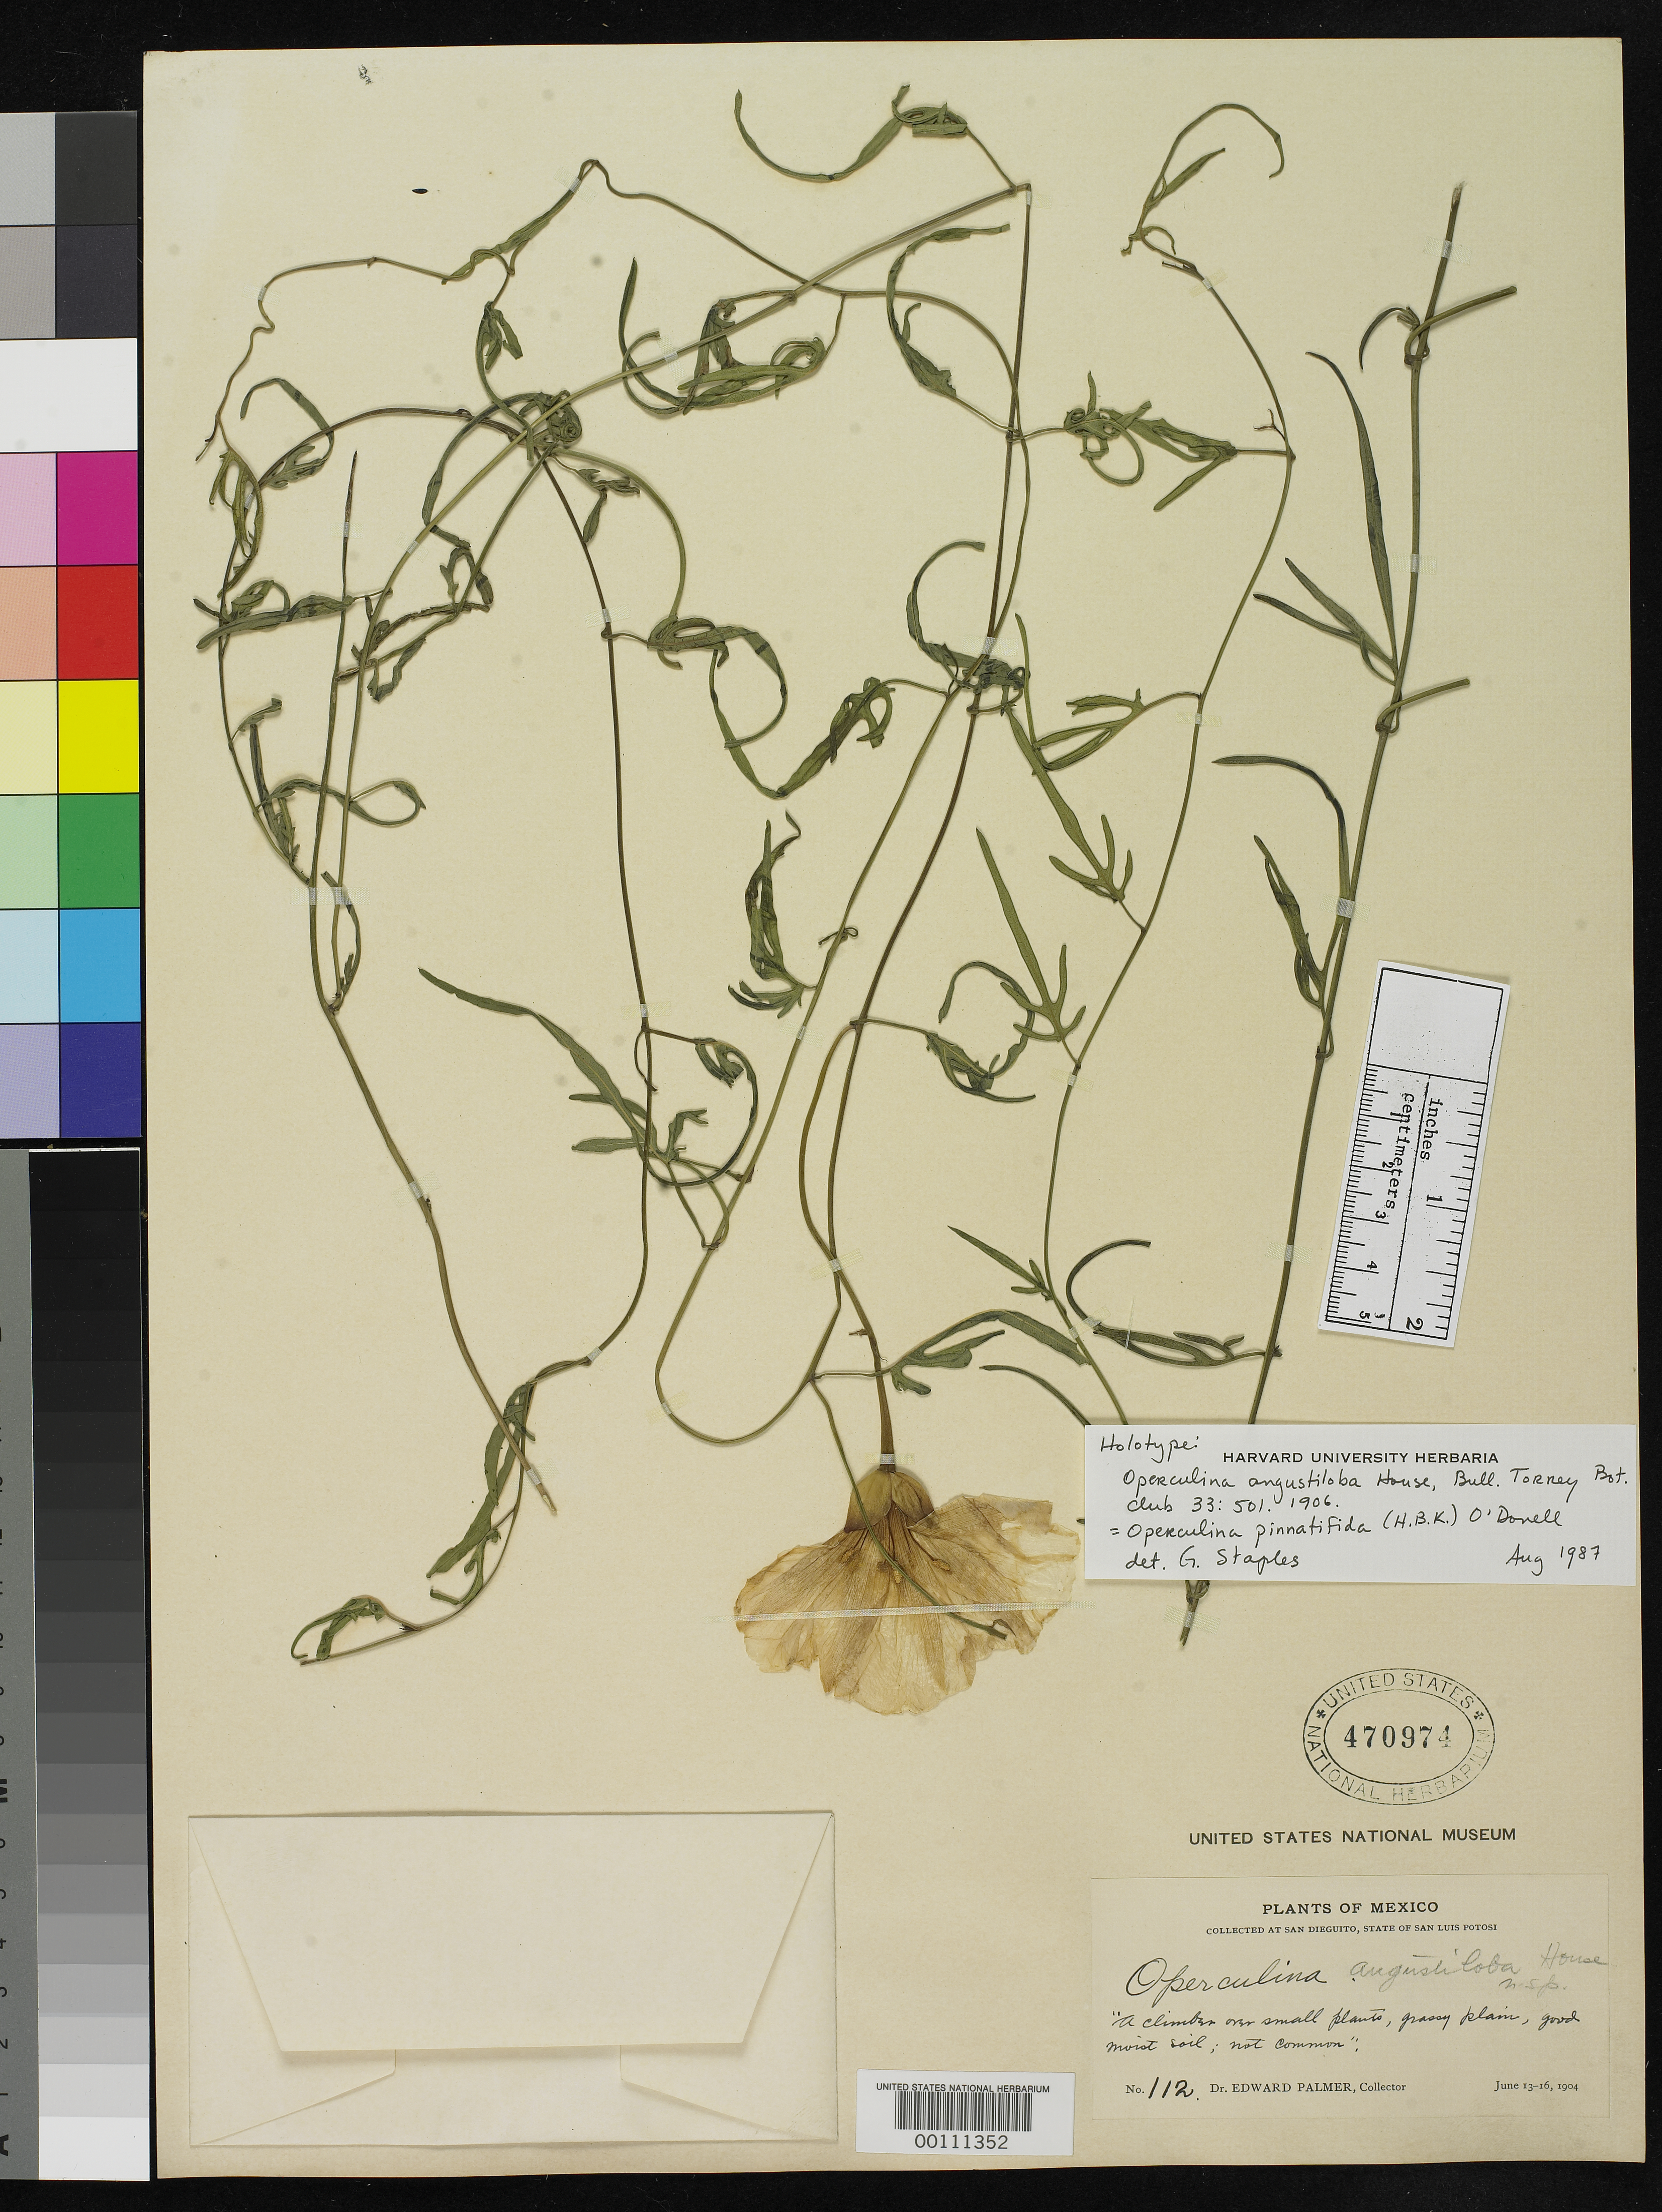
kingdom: Plantae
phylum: Tracheophyta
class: Magnoliopsida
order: Solanales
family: Convolvulaceae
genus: Operculina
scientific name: Operculina angustiloba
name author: House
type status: Holotype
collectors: E. Palmer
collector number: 112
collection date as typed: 13 Jun 1904 to 16 Jun 1904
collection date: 1904-06-13/1904-06-16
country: Mexico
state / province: San Luis Potosi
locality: San Dieguito.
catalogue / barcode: US 470974